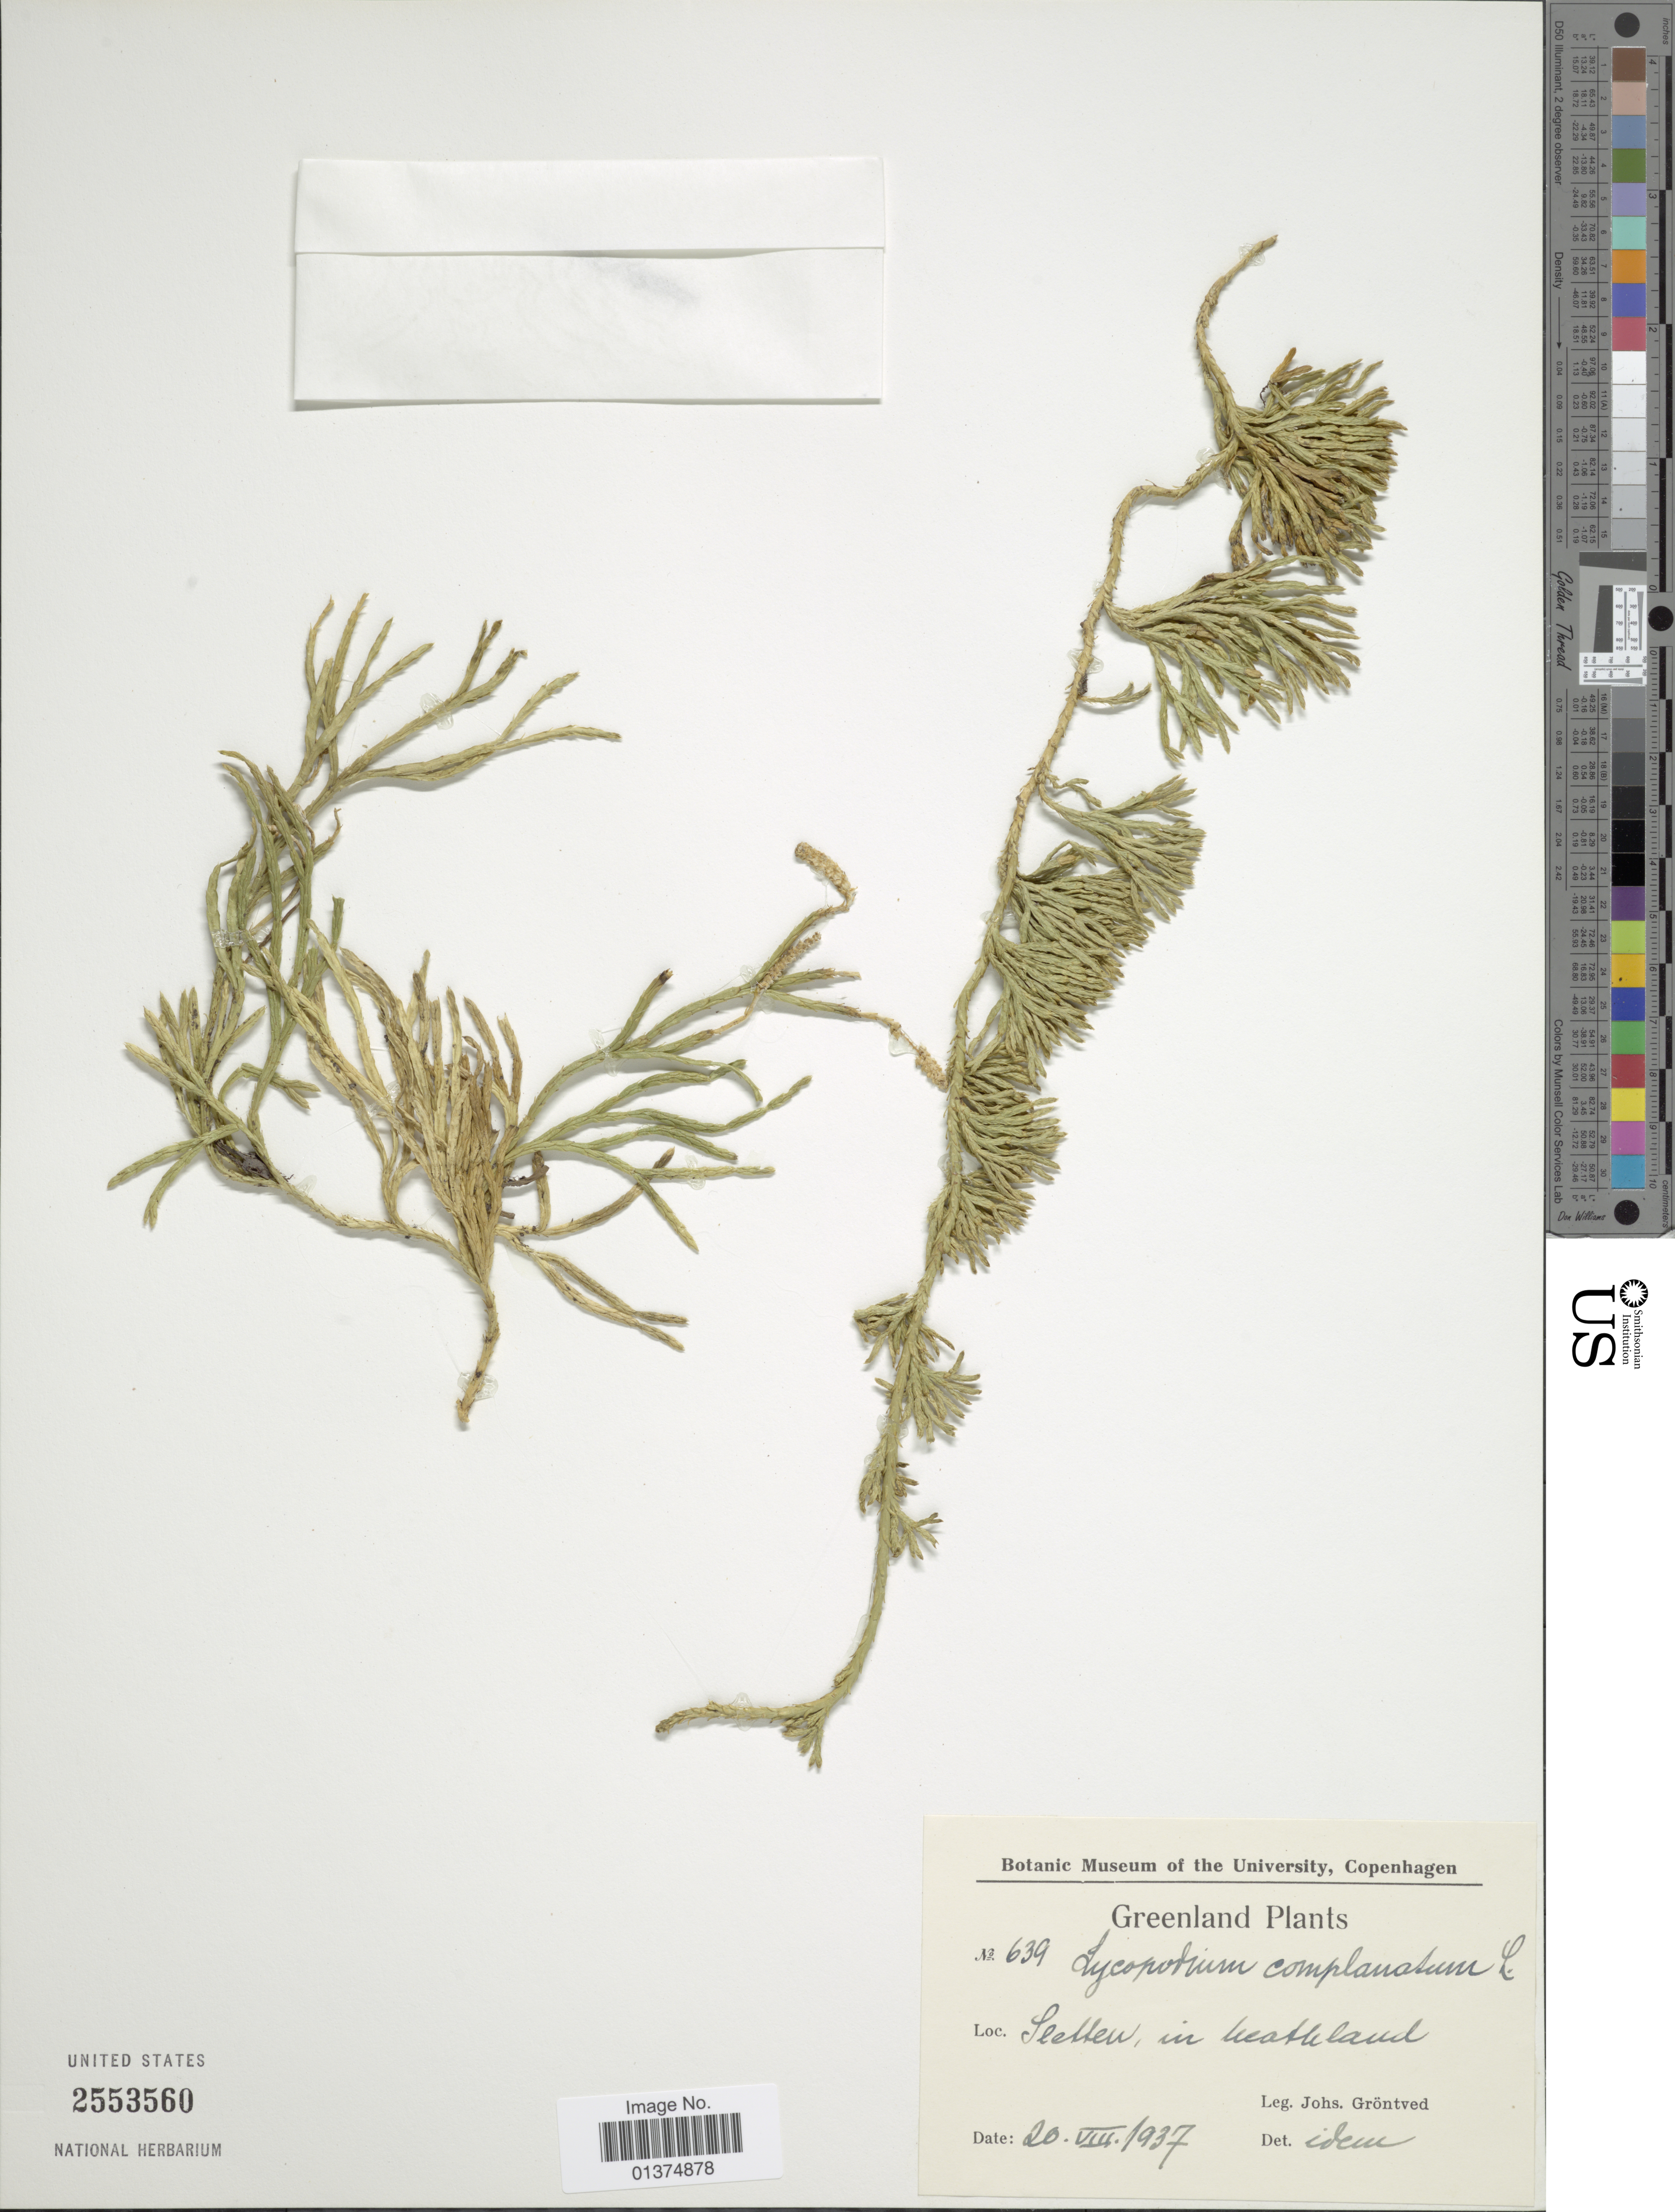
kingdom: Plantae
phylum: Tracheophyta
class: Lycopodiopsida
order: Lycopodiales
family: Lycopodiaceae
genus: Diphasiastrum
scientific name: Diphasiastrum complanatum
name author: (L.) Holub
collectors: J. Gröntved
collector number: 639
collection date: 1937-08-20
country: Greenland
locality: Sletten, in heathland.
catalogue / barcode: US 2553560